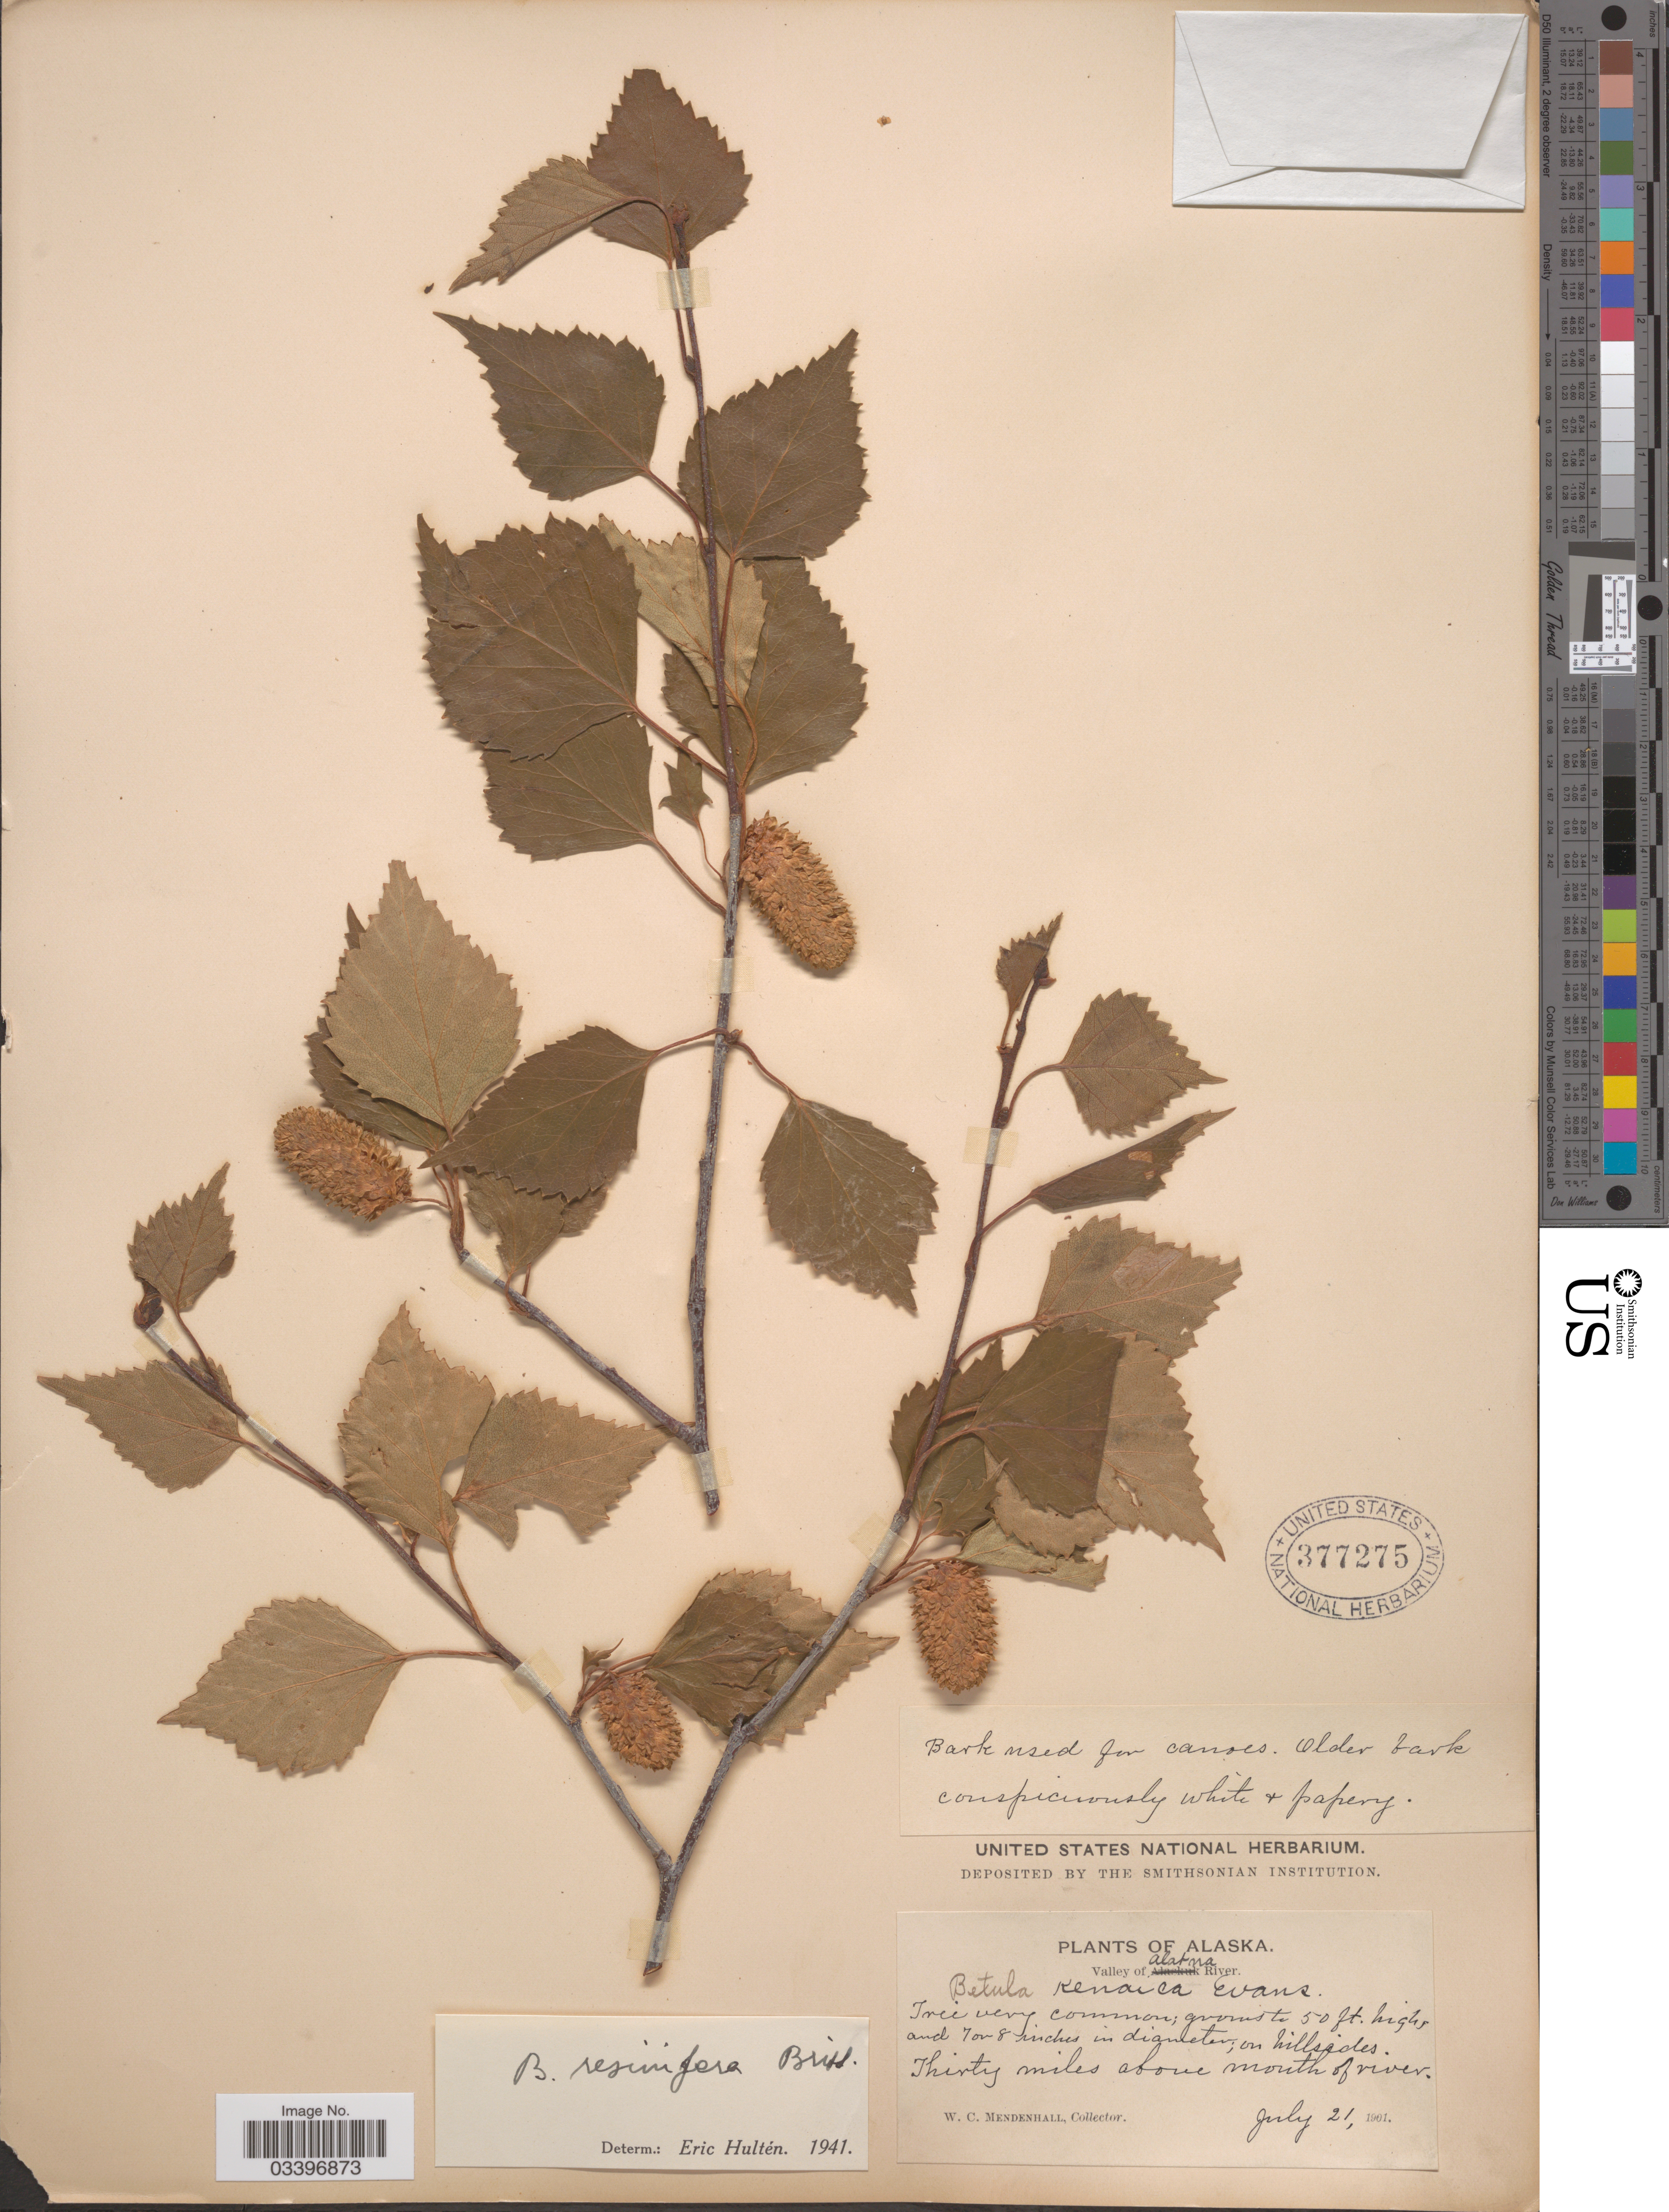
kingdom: Plantae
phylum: Tracheophyta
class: Magnoliopsida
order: Fagales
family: Betulaceae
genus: Betula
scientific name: Betula resinifera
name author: Britton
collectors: W. Mendenhall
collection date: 1901-07-21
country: United States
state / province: Alaska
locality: Valley of Alatna River. Thirty miles above mouth of river.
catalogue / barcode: US 377275